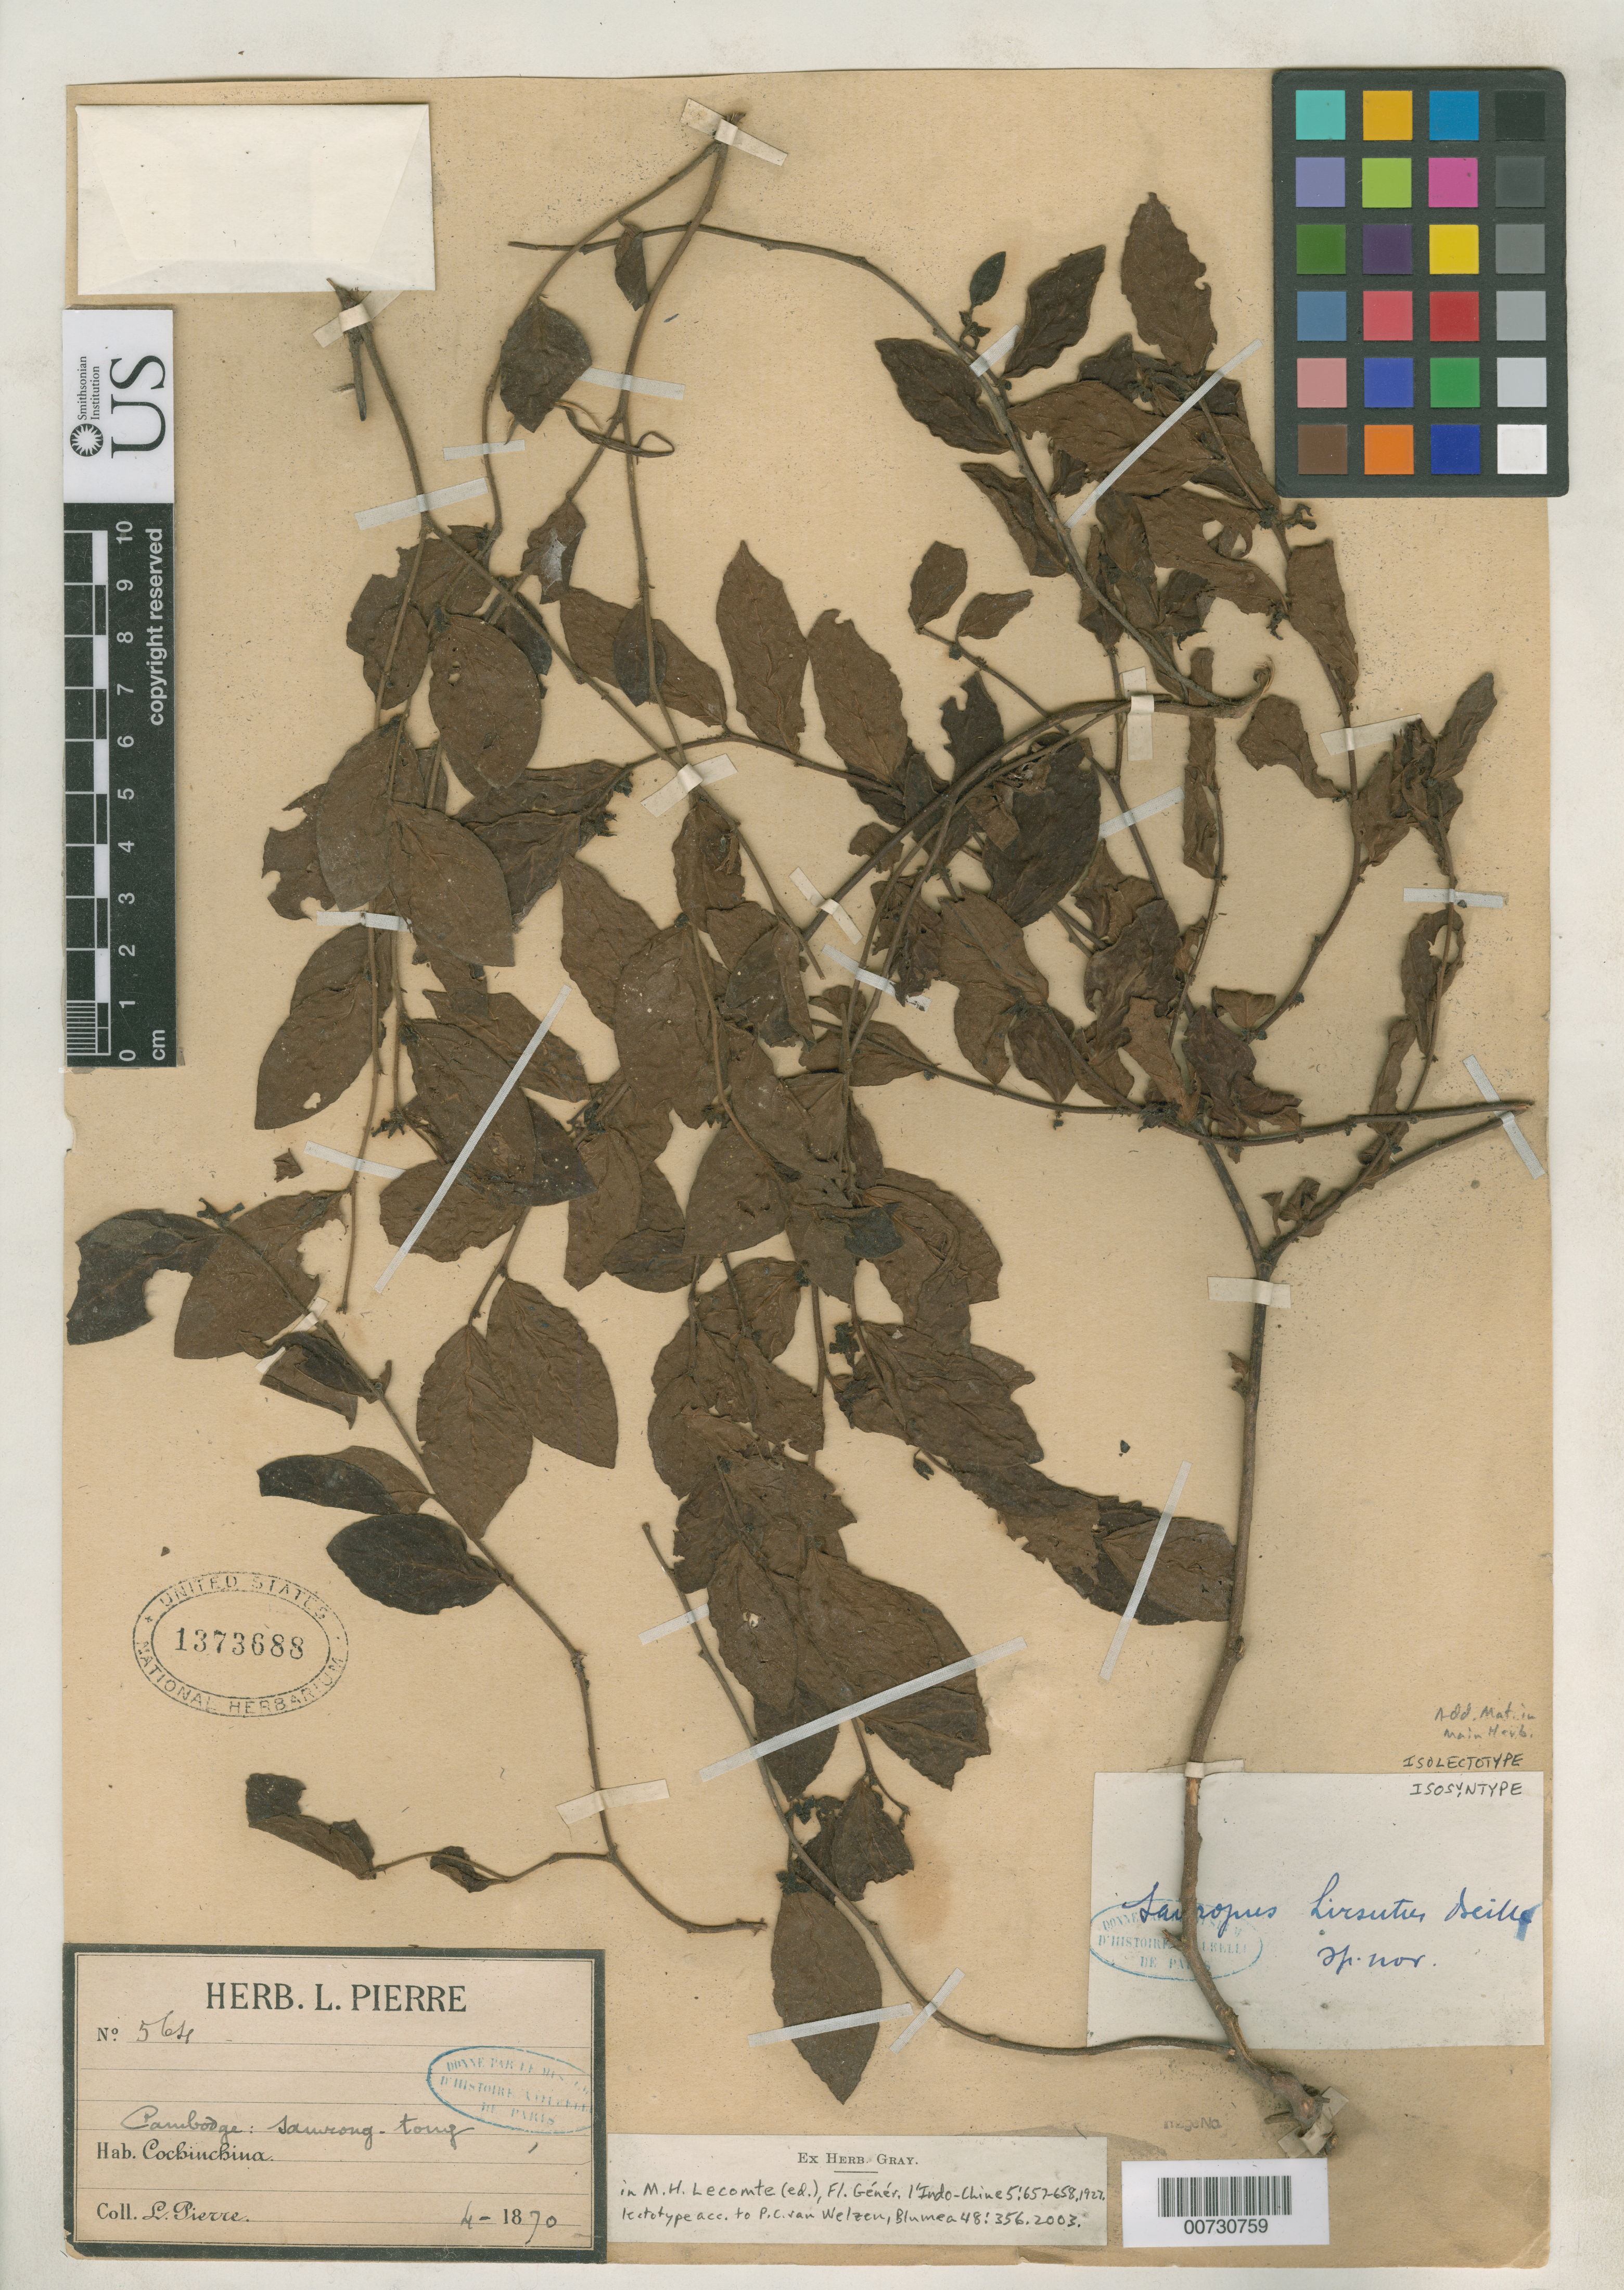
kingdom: Plantae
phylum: Tracheophyta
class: Magnoliopsida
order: Malpighiales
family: Phyllanthaceae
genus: Sauropus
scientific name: Sauropus hirsutus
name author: Beille in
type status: Isolectotype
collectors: J. Pierre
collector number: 564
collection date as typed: Apr 1870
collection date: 1870-04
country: Cambodia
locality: Samrong-tong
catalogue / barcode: US 1373688